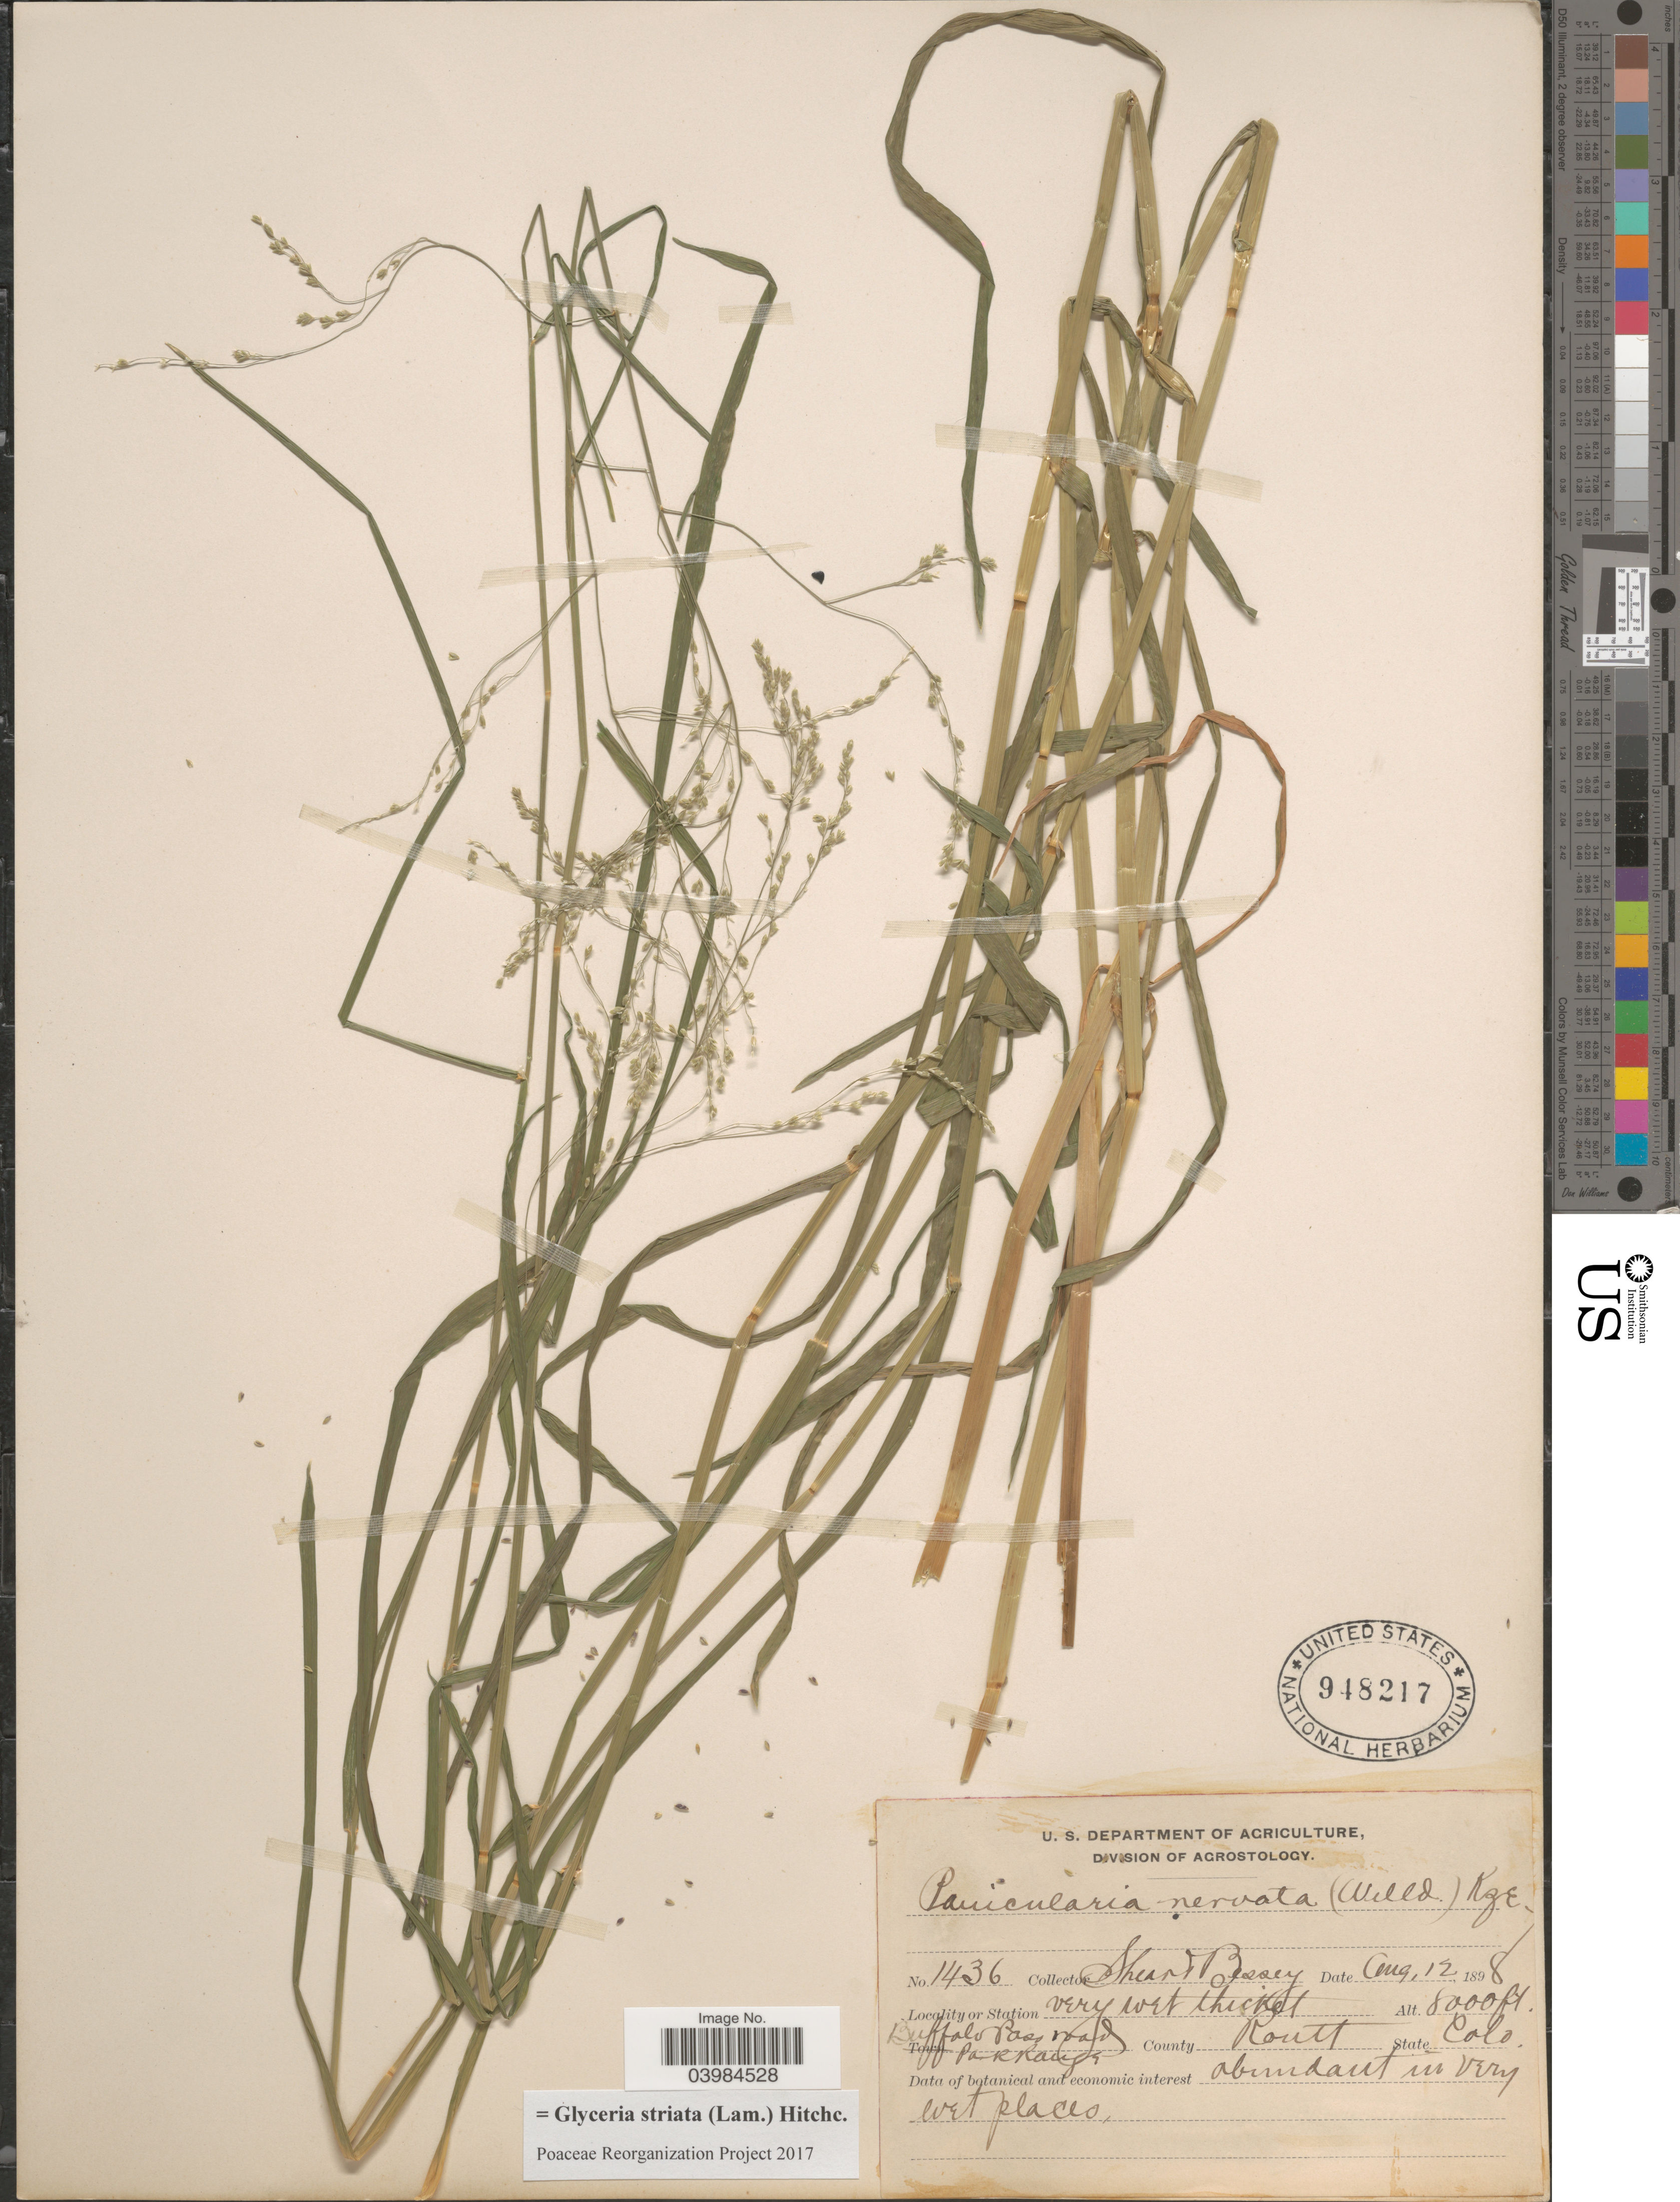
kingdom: Plantae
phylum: Tracheophyta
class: Liliopsida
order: Poales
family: Poaceae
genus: Glyceria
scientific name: Glyceria striata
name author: (Lam.) Hitchc.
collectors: -- Shear & -. Bessey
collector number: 1436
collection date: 1898-08-12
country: United States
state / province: Colorado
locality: Very wet thicket. Buffalo Pass. Park ranger road. County Routt.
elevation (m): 2438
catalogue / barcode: US 948217